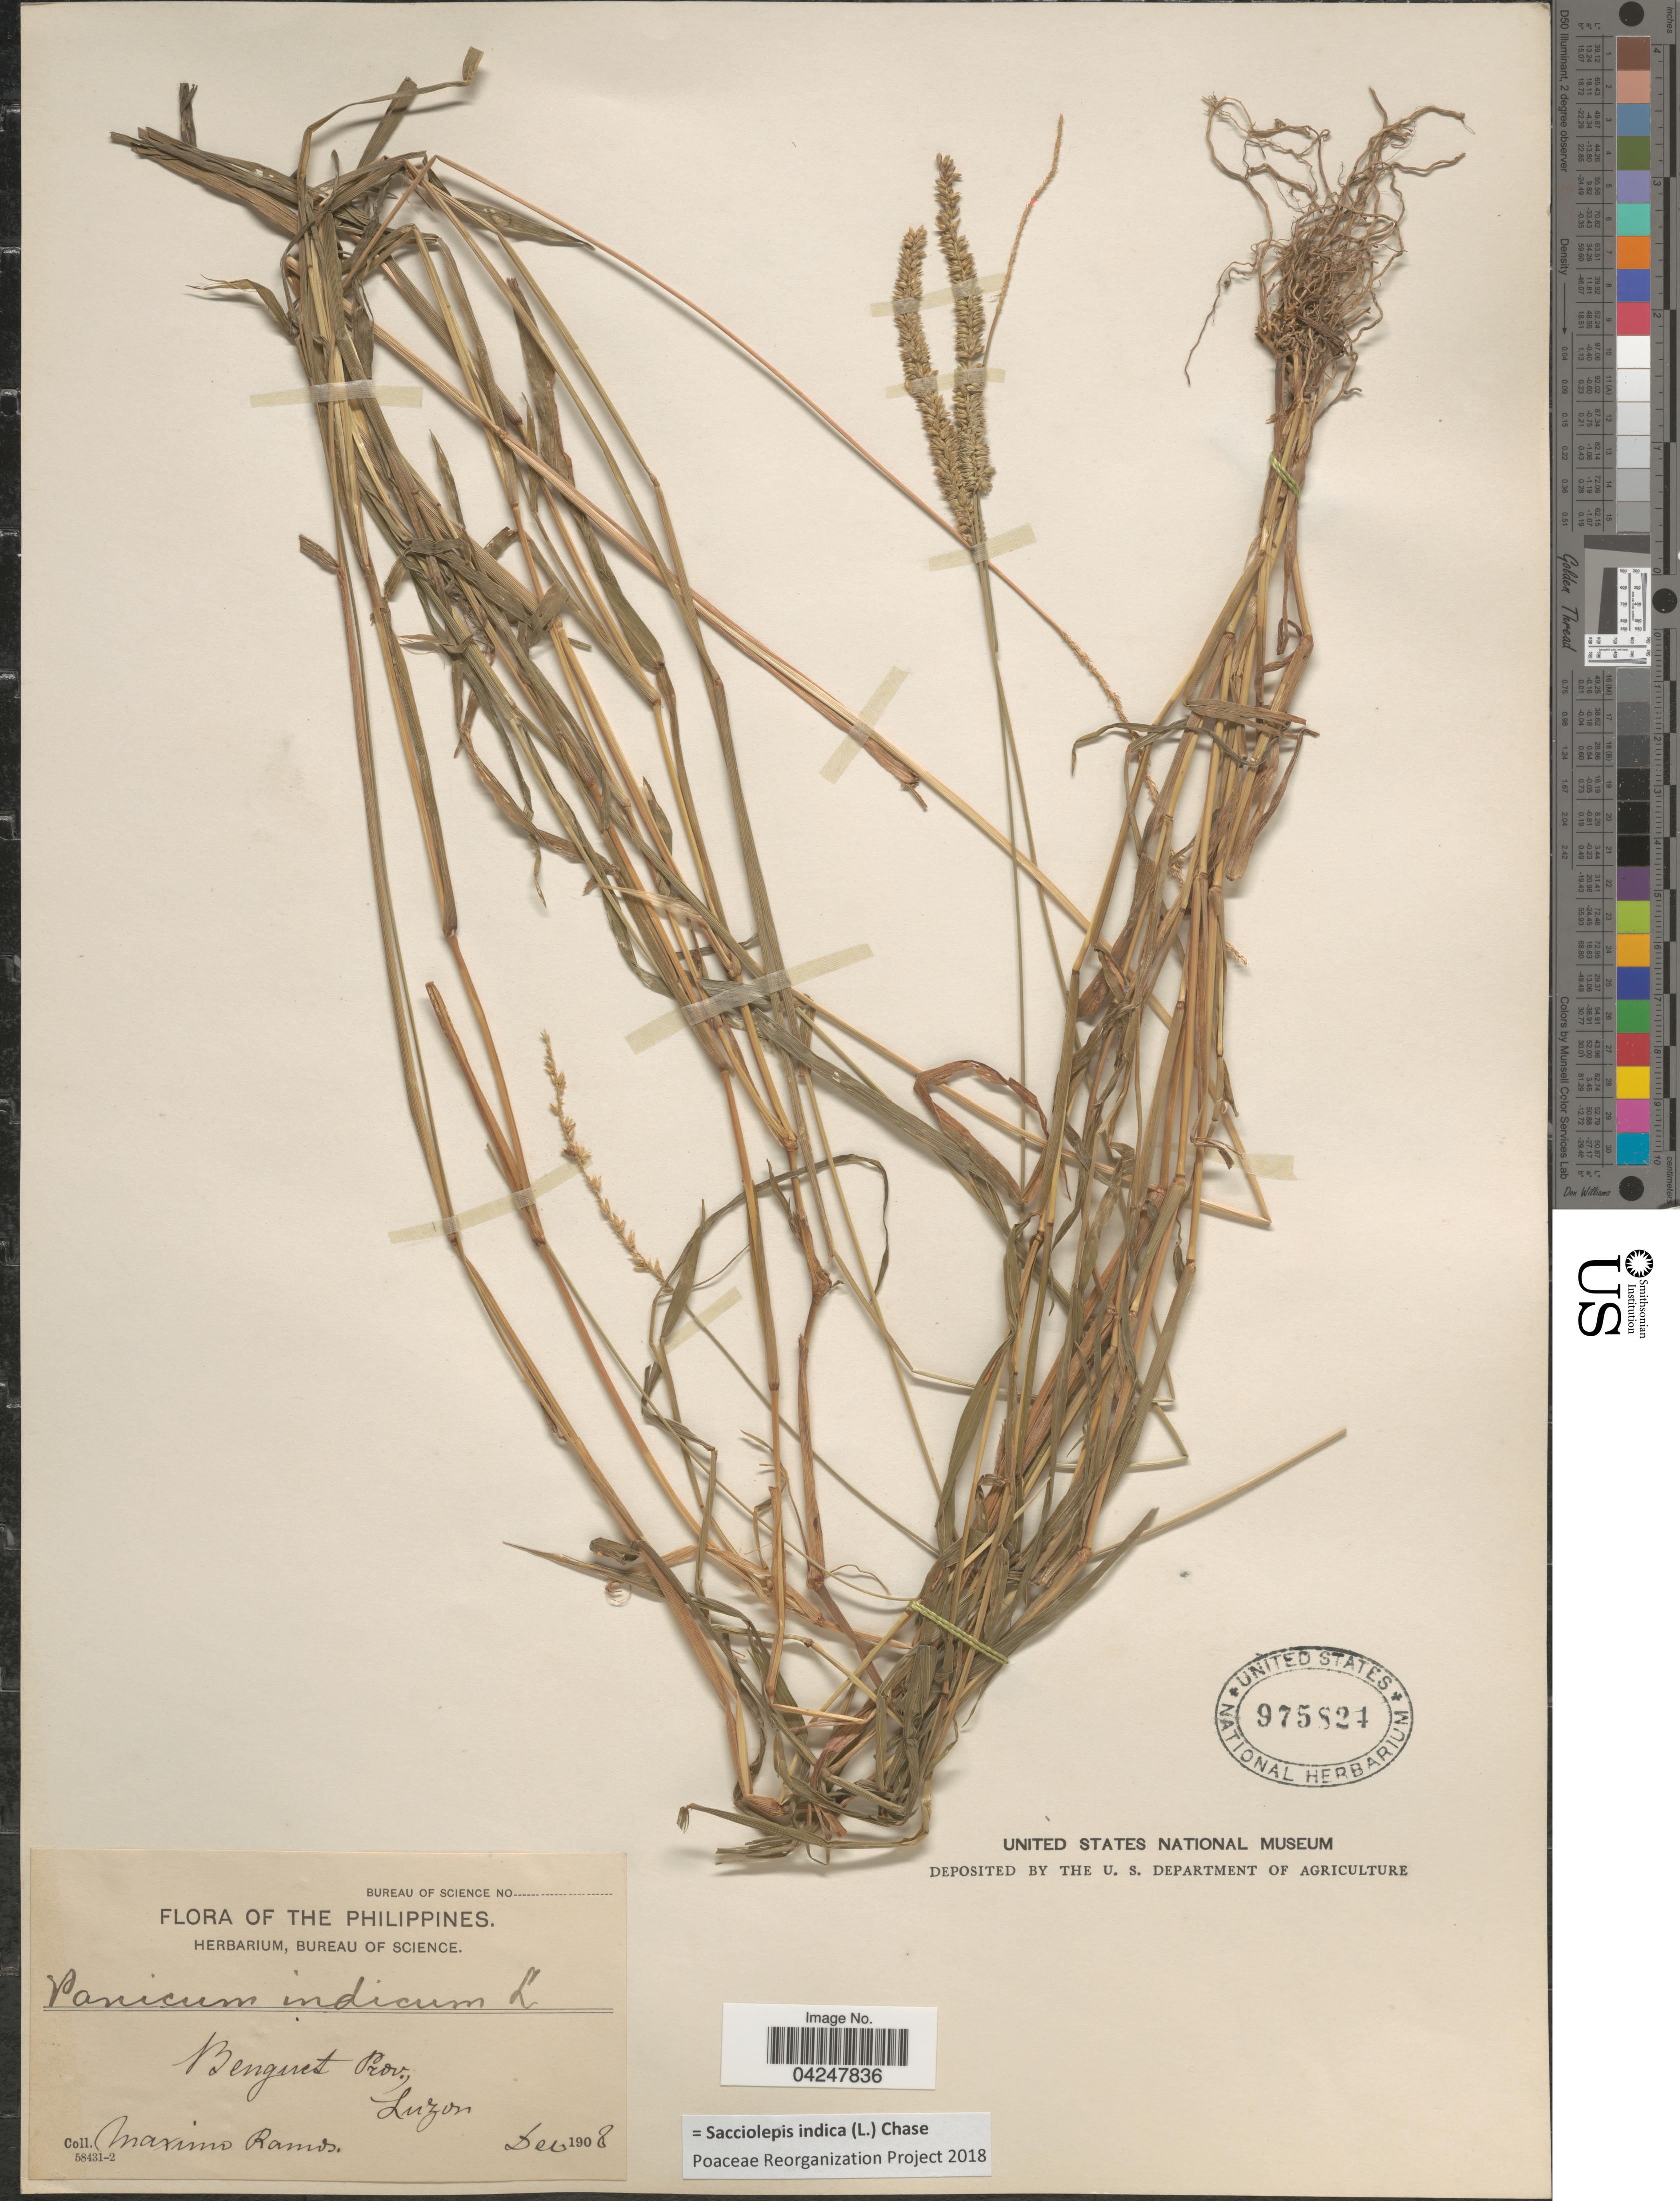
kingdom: Plantae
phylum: Tracheophyta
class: Liliopsida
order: Poales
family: Poaceae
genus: Sacciolepis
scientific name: Sacciolepis indica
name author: (L.) Chase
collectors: M. Ramos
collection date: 1908-12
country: Philippines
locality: Benguet Prov., Luzon.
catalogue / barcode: US 975824